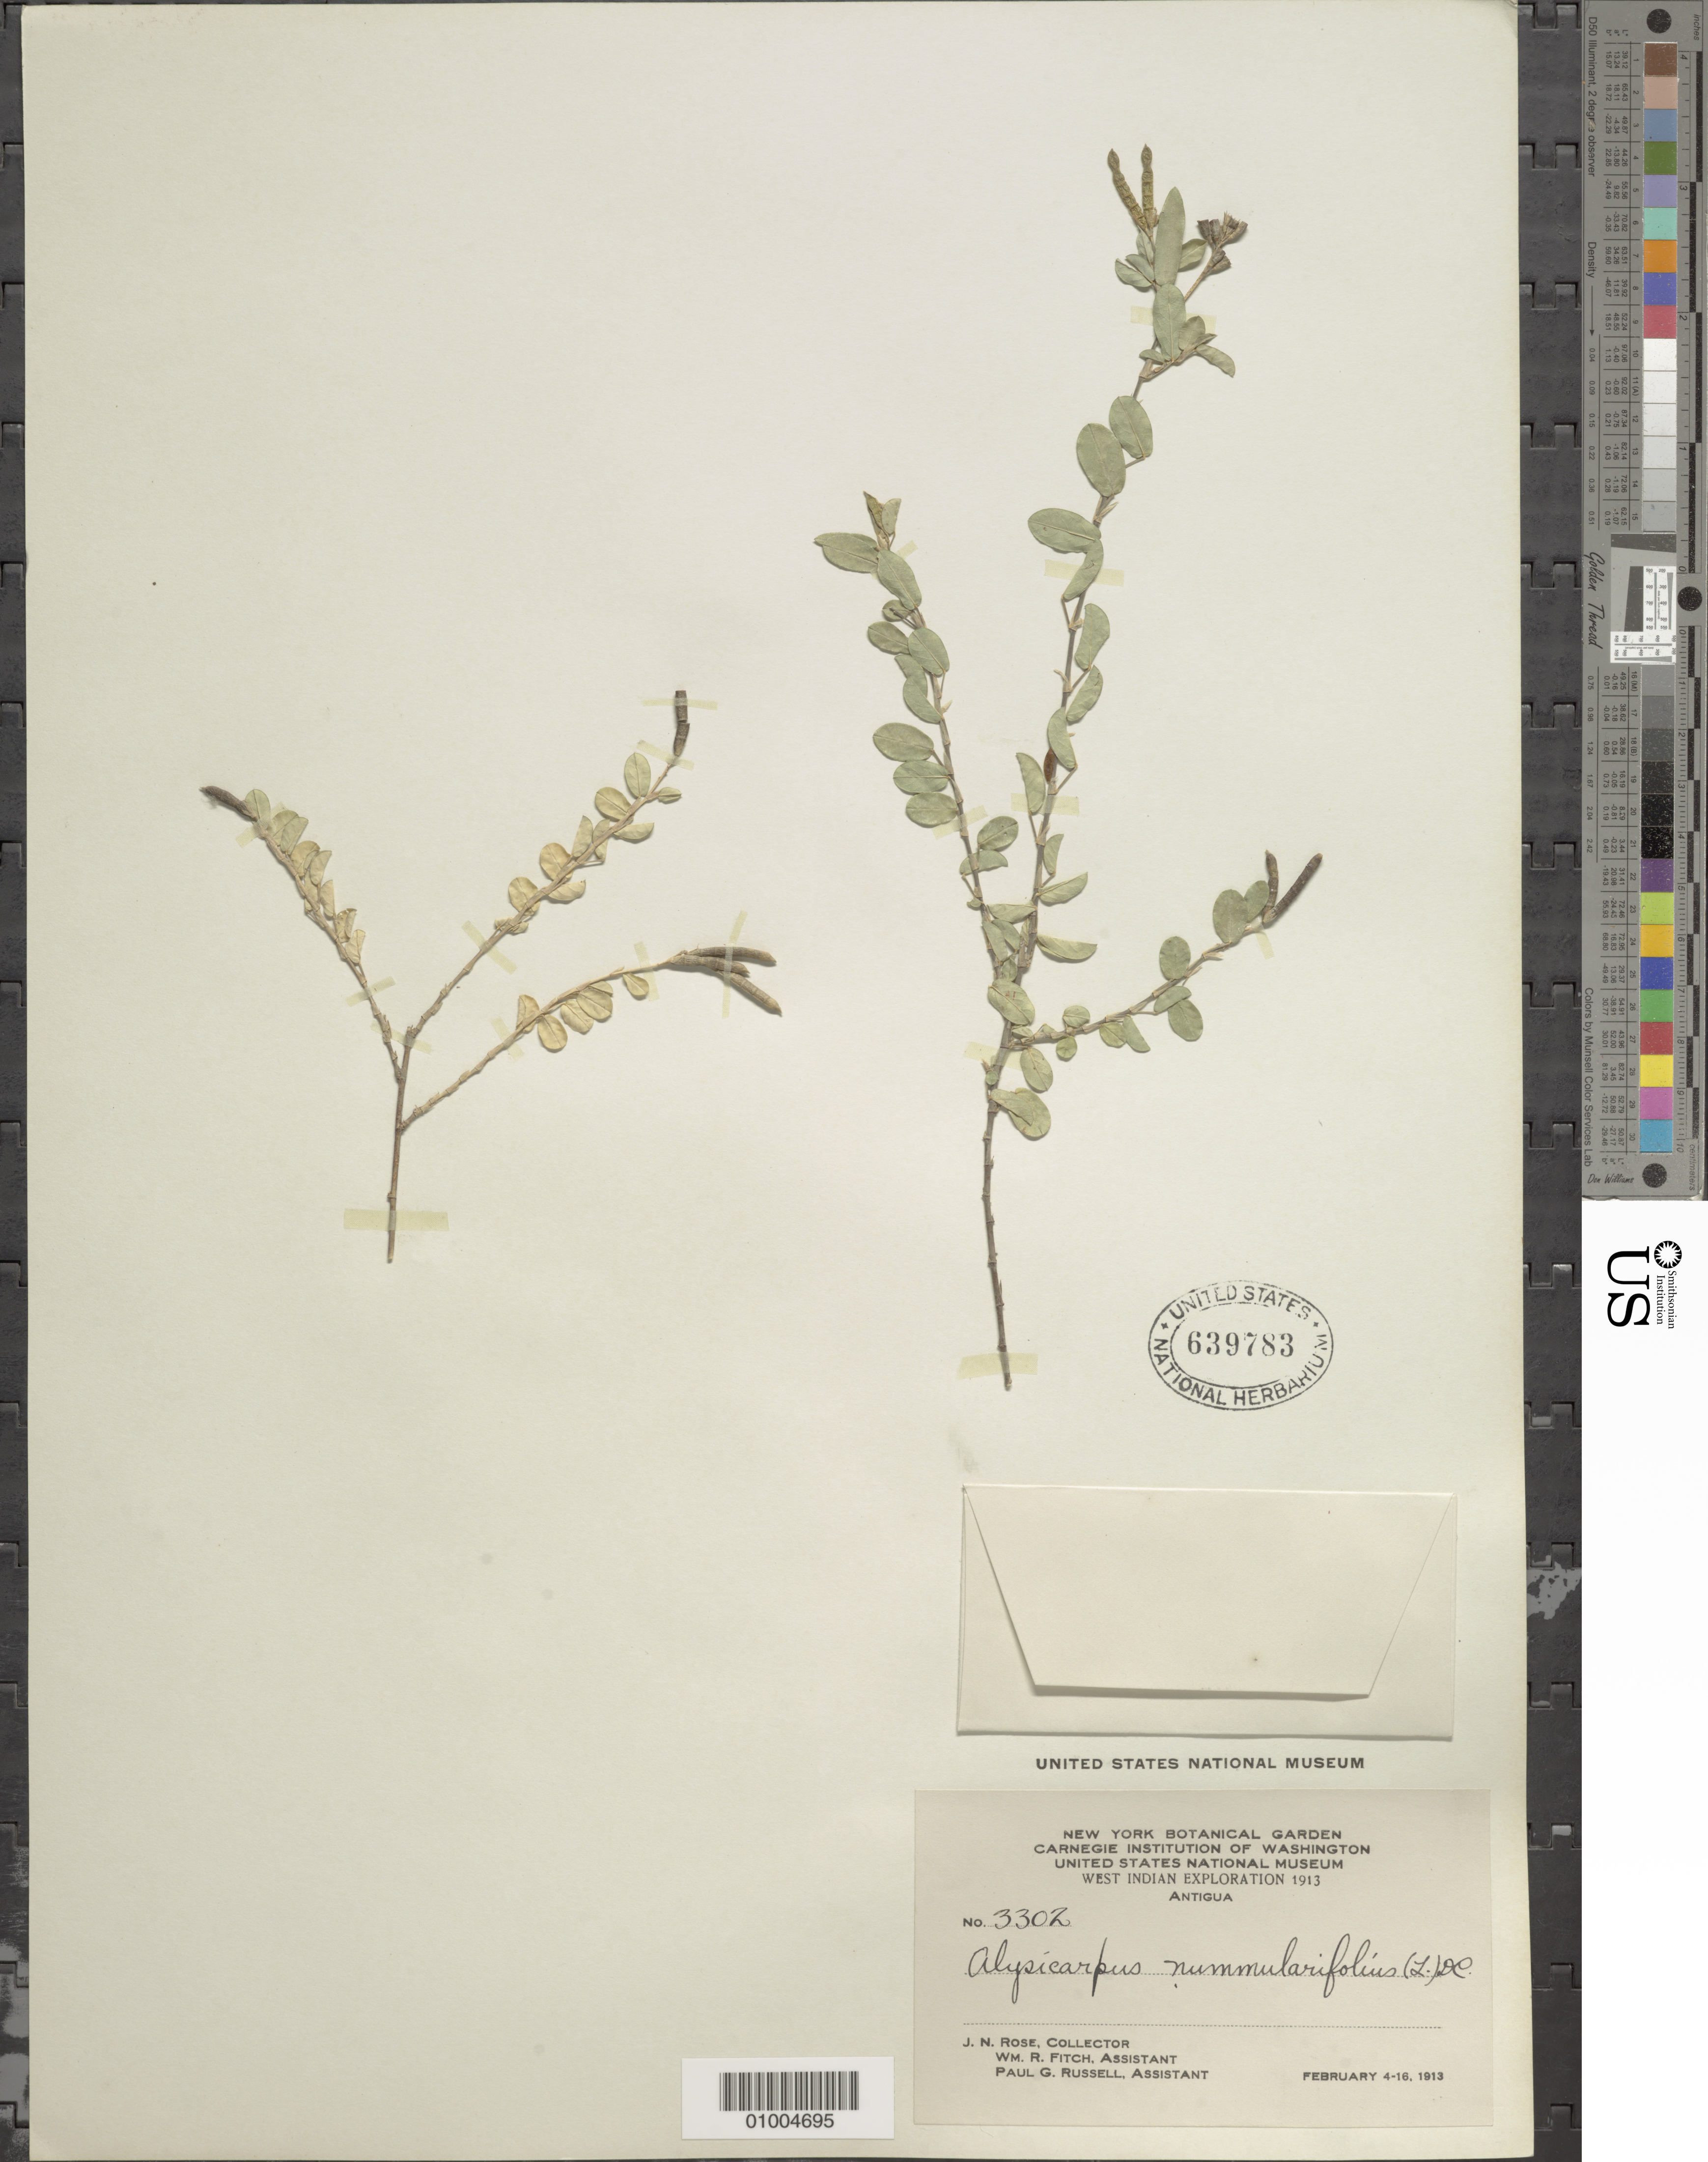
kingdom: Plantae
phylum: Tracheophyta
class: Magnoliopsida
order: Fabales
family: Fabaceae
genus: Alysicarpus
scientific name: Alysicarpus vaginalis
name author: (L.) DC.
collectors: J. N. Rose, J. N. Rose, W. R. Fitch & P. G. Russell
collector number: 3302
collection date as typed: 04 Feb 1913 to 16 Feb 1913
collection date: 1913-02-04/1913-02-16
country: Antigua and Barbuda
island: Antigua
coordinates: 0 N, 0 E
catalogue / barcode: US 639783